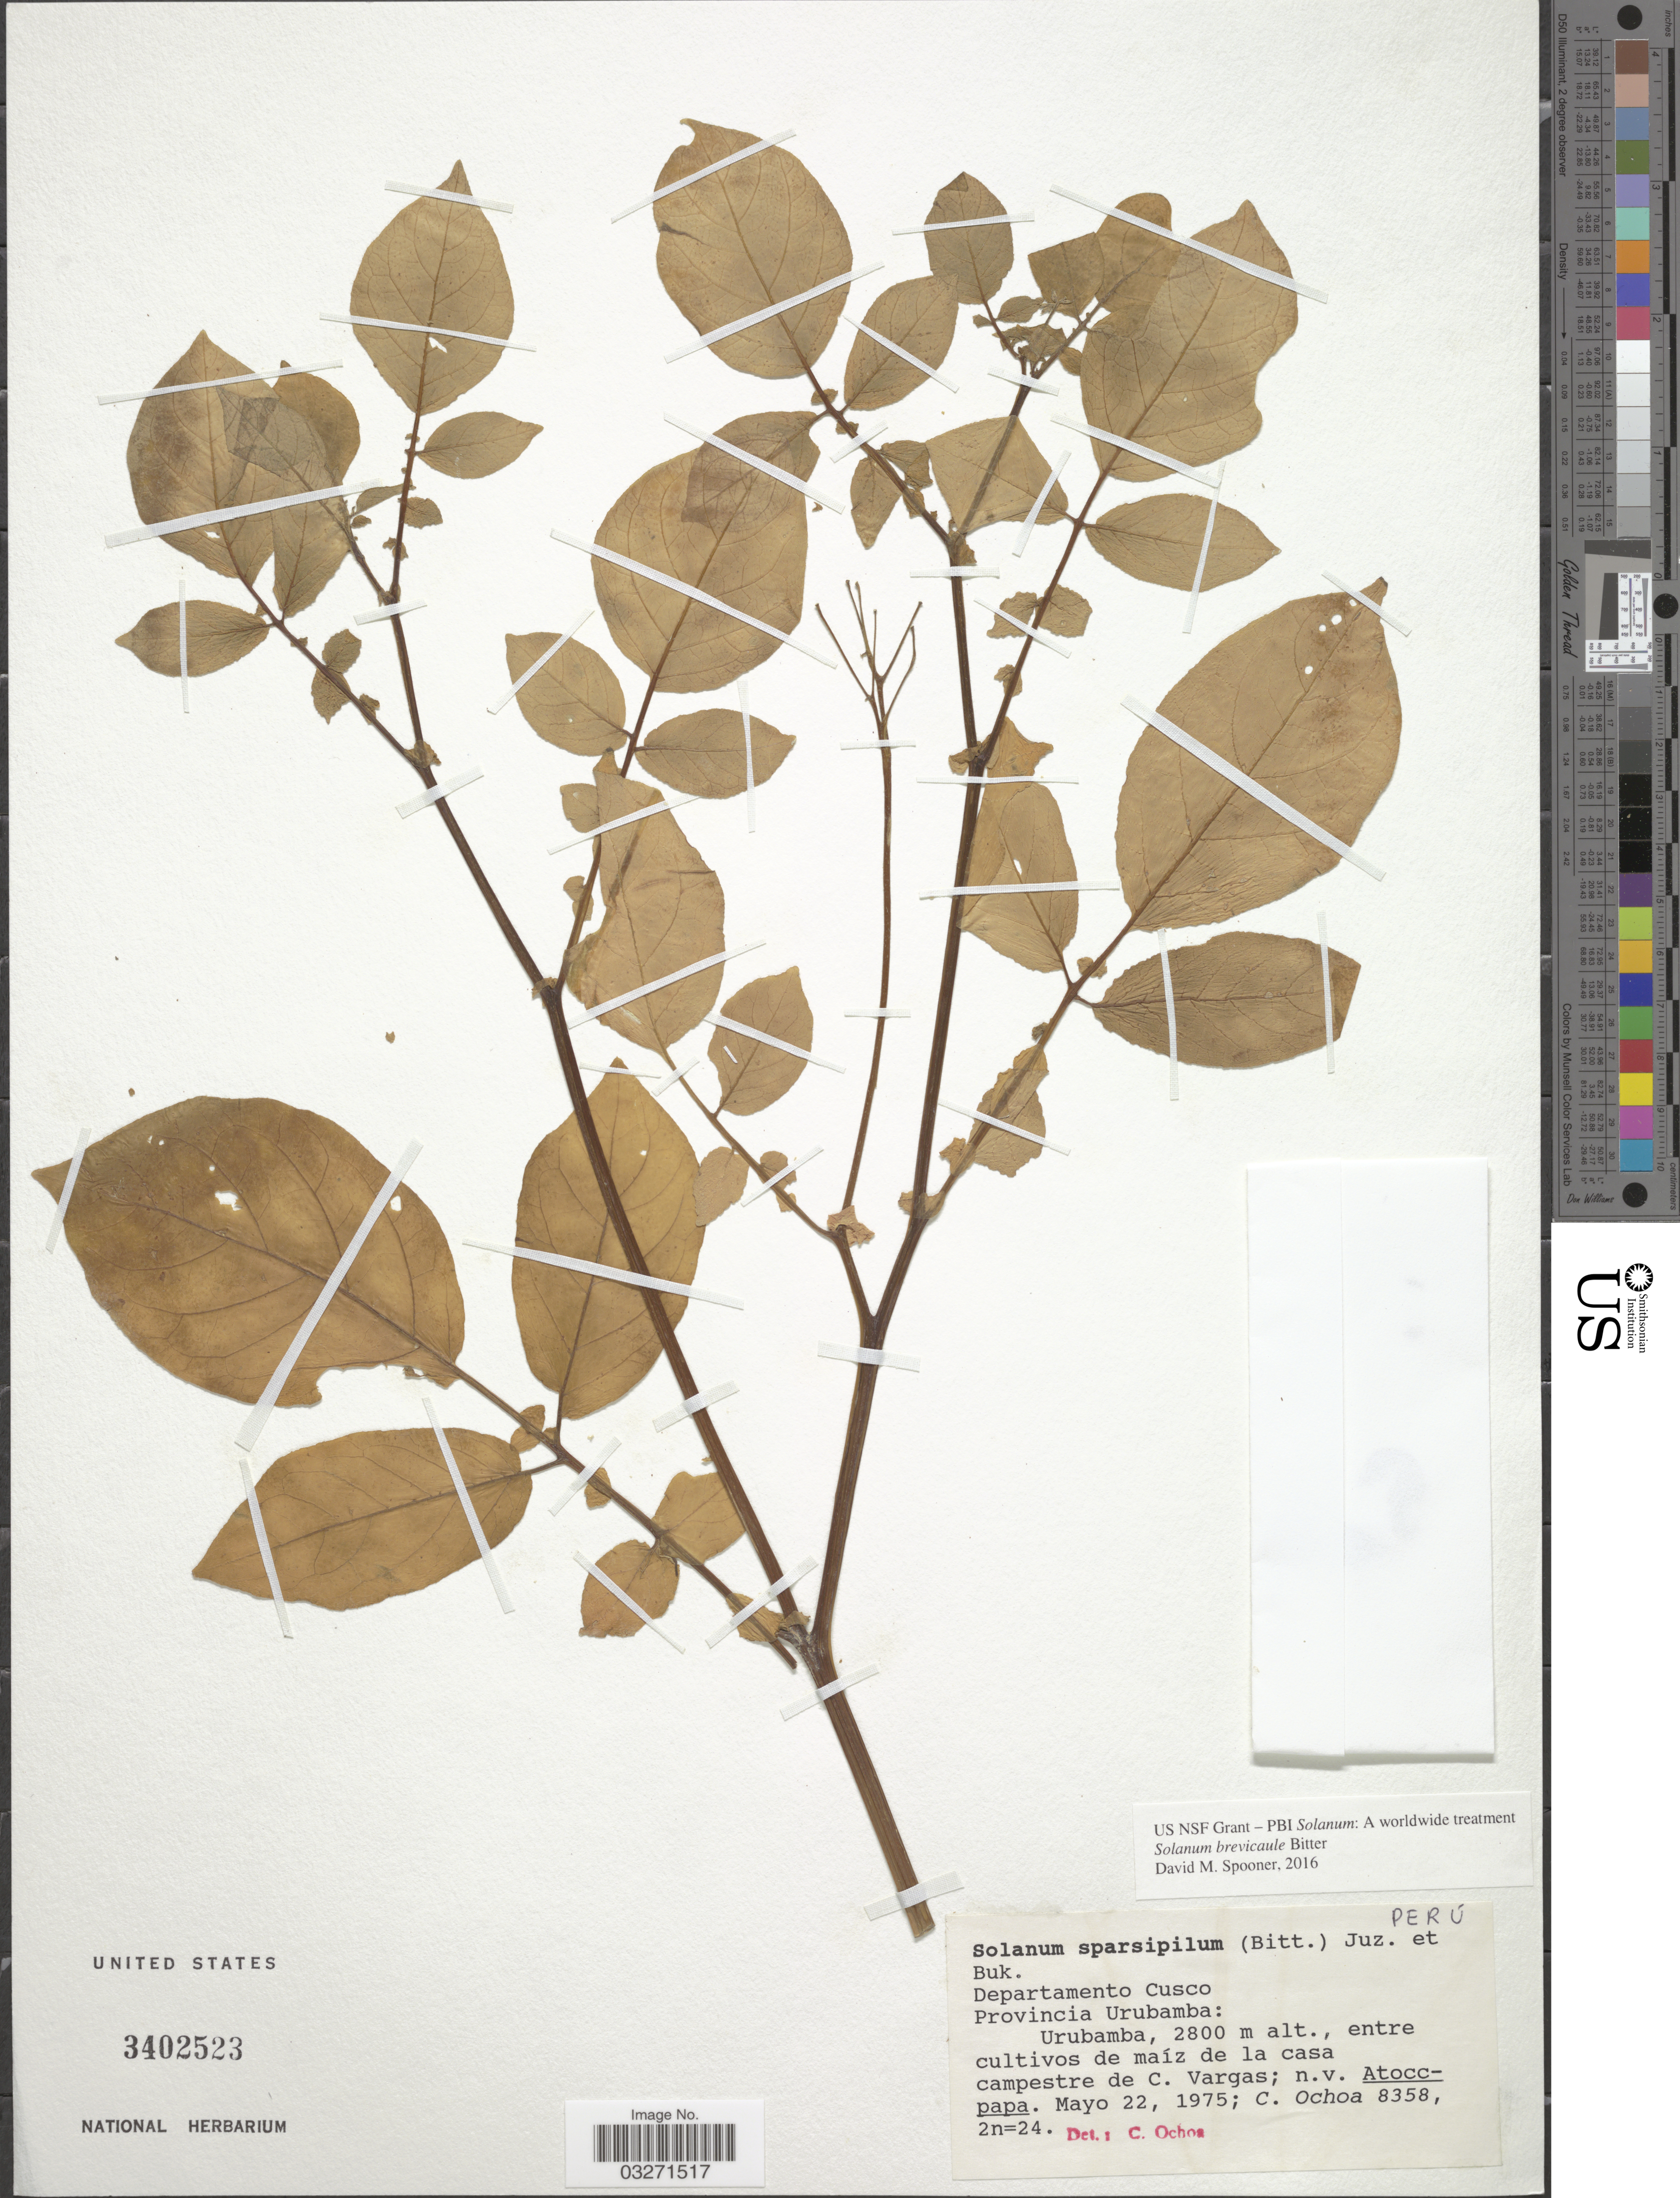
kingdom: Plantae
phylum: Tracheophyta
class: Magnoliopsida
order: Solanales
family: Solanaceae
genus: Solanum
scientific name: Solanum brevicaule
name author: Bitter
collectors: C. Ochoa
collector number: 8358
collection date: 1975-05-22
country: Peru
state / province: Cusco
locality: Departamento Cusco. Provincia Urubamba: Urubamba, entre cultivos de maíz de la casa capestre de C. Vargas.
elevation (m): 2800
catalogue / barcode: US 3402523